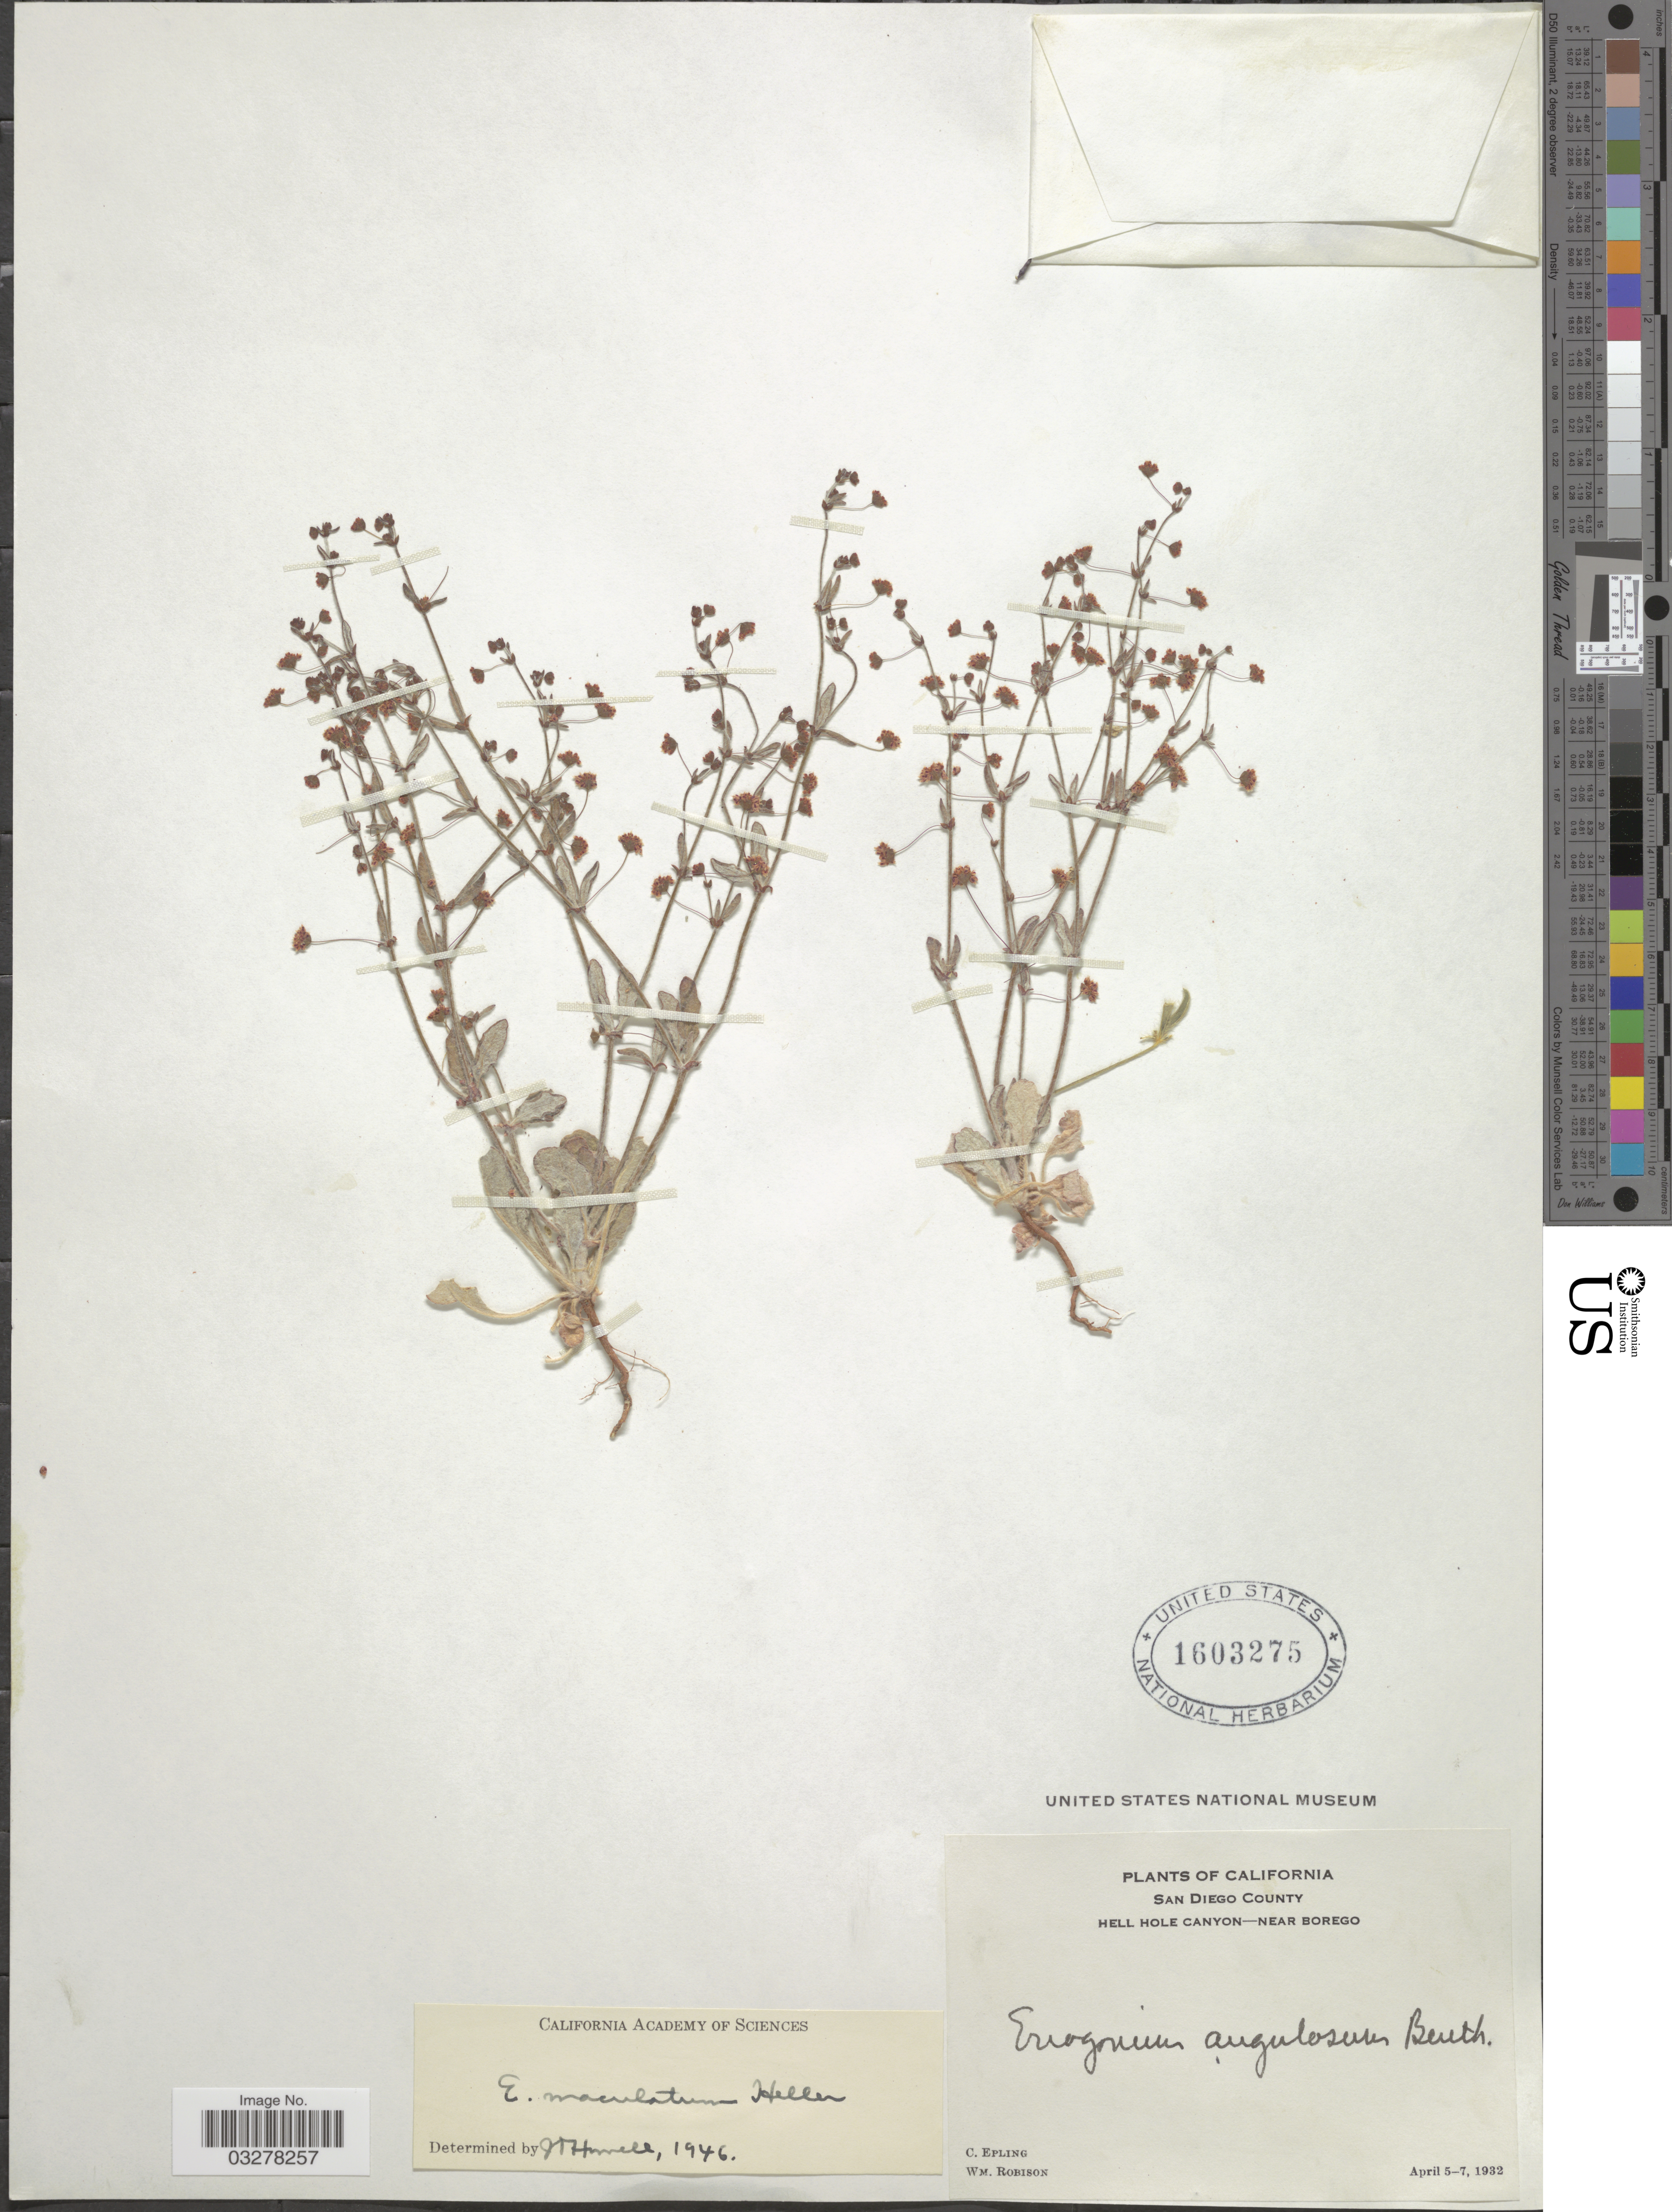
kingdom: Plantae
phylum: Tracheophyta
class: Magnoliopsida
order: Caryophyllales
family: Polygonaceae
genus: Eriogonum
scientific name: Eriogonum maculatum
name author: A. Heller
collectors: C. C. Epling & W. Robison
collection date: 1932-04-05/1932-04-07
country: United States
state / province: California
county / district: San Diego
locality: San Diego County. Hell Hole Canyon - near Borego.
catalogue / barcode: US 1603275